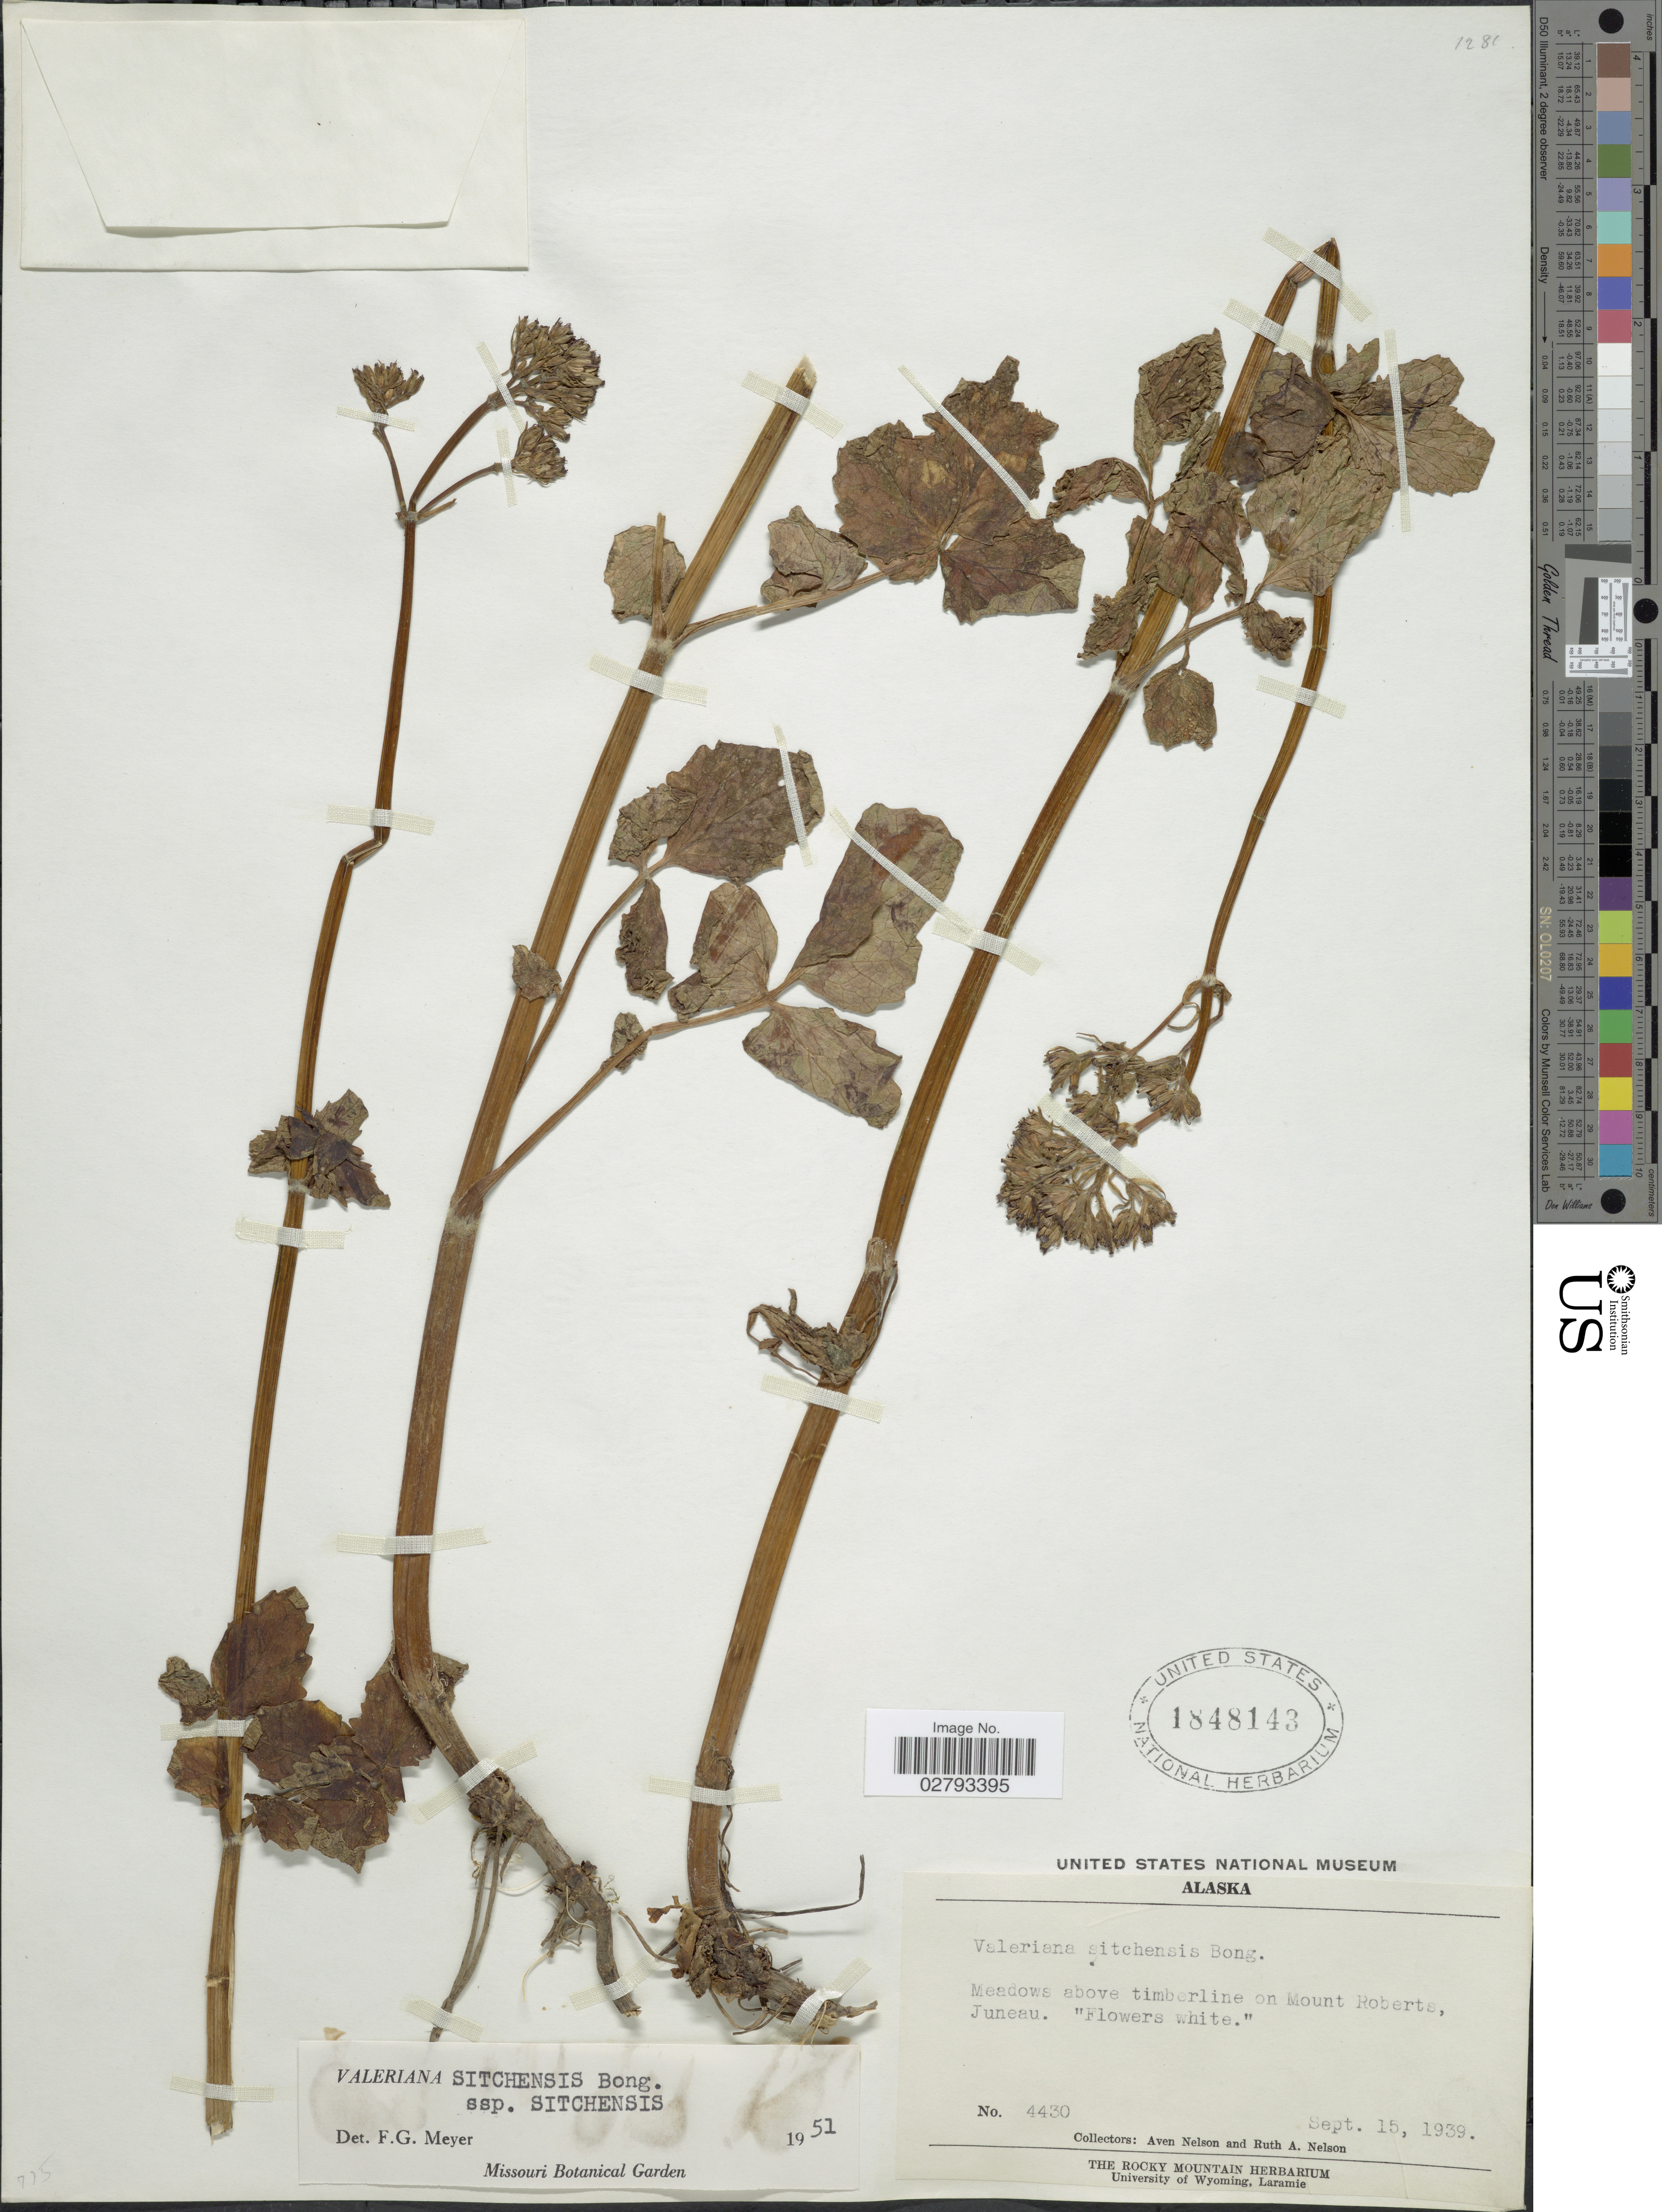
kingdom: Plantae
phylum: Tracheophyta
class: Magnoliopsida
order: Dipsacales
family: Caprifoliaceae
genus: Valeriana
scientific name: Valeriana sitchensis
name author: Bong.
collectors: A. Nelson & R. A. Nelson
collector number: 4430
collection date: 1939-09-15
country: United States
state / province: Alaska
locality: Meadows above timberline on Mount Roberts, Juneau.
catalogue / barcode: US 1848143